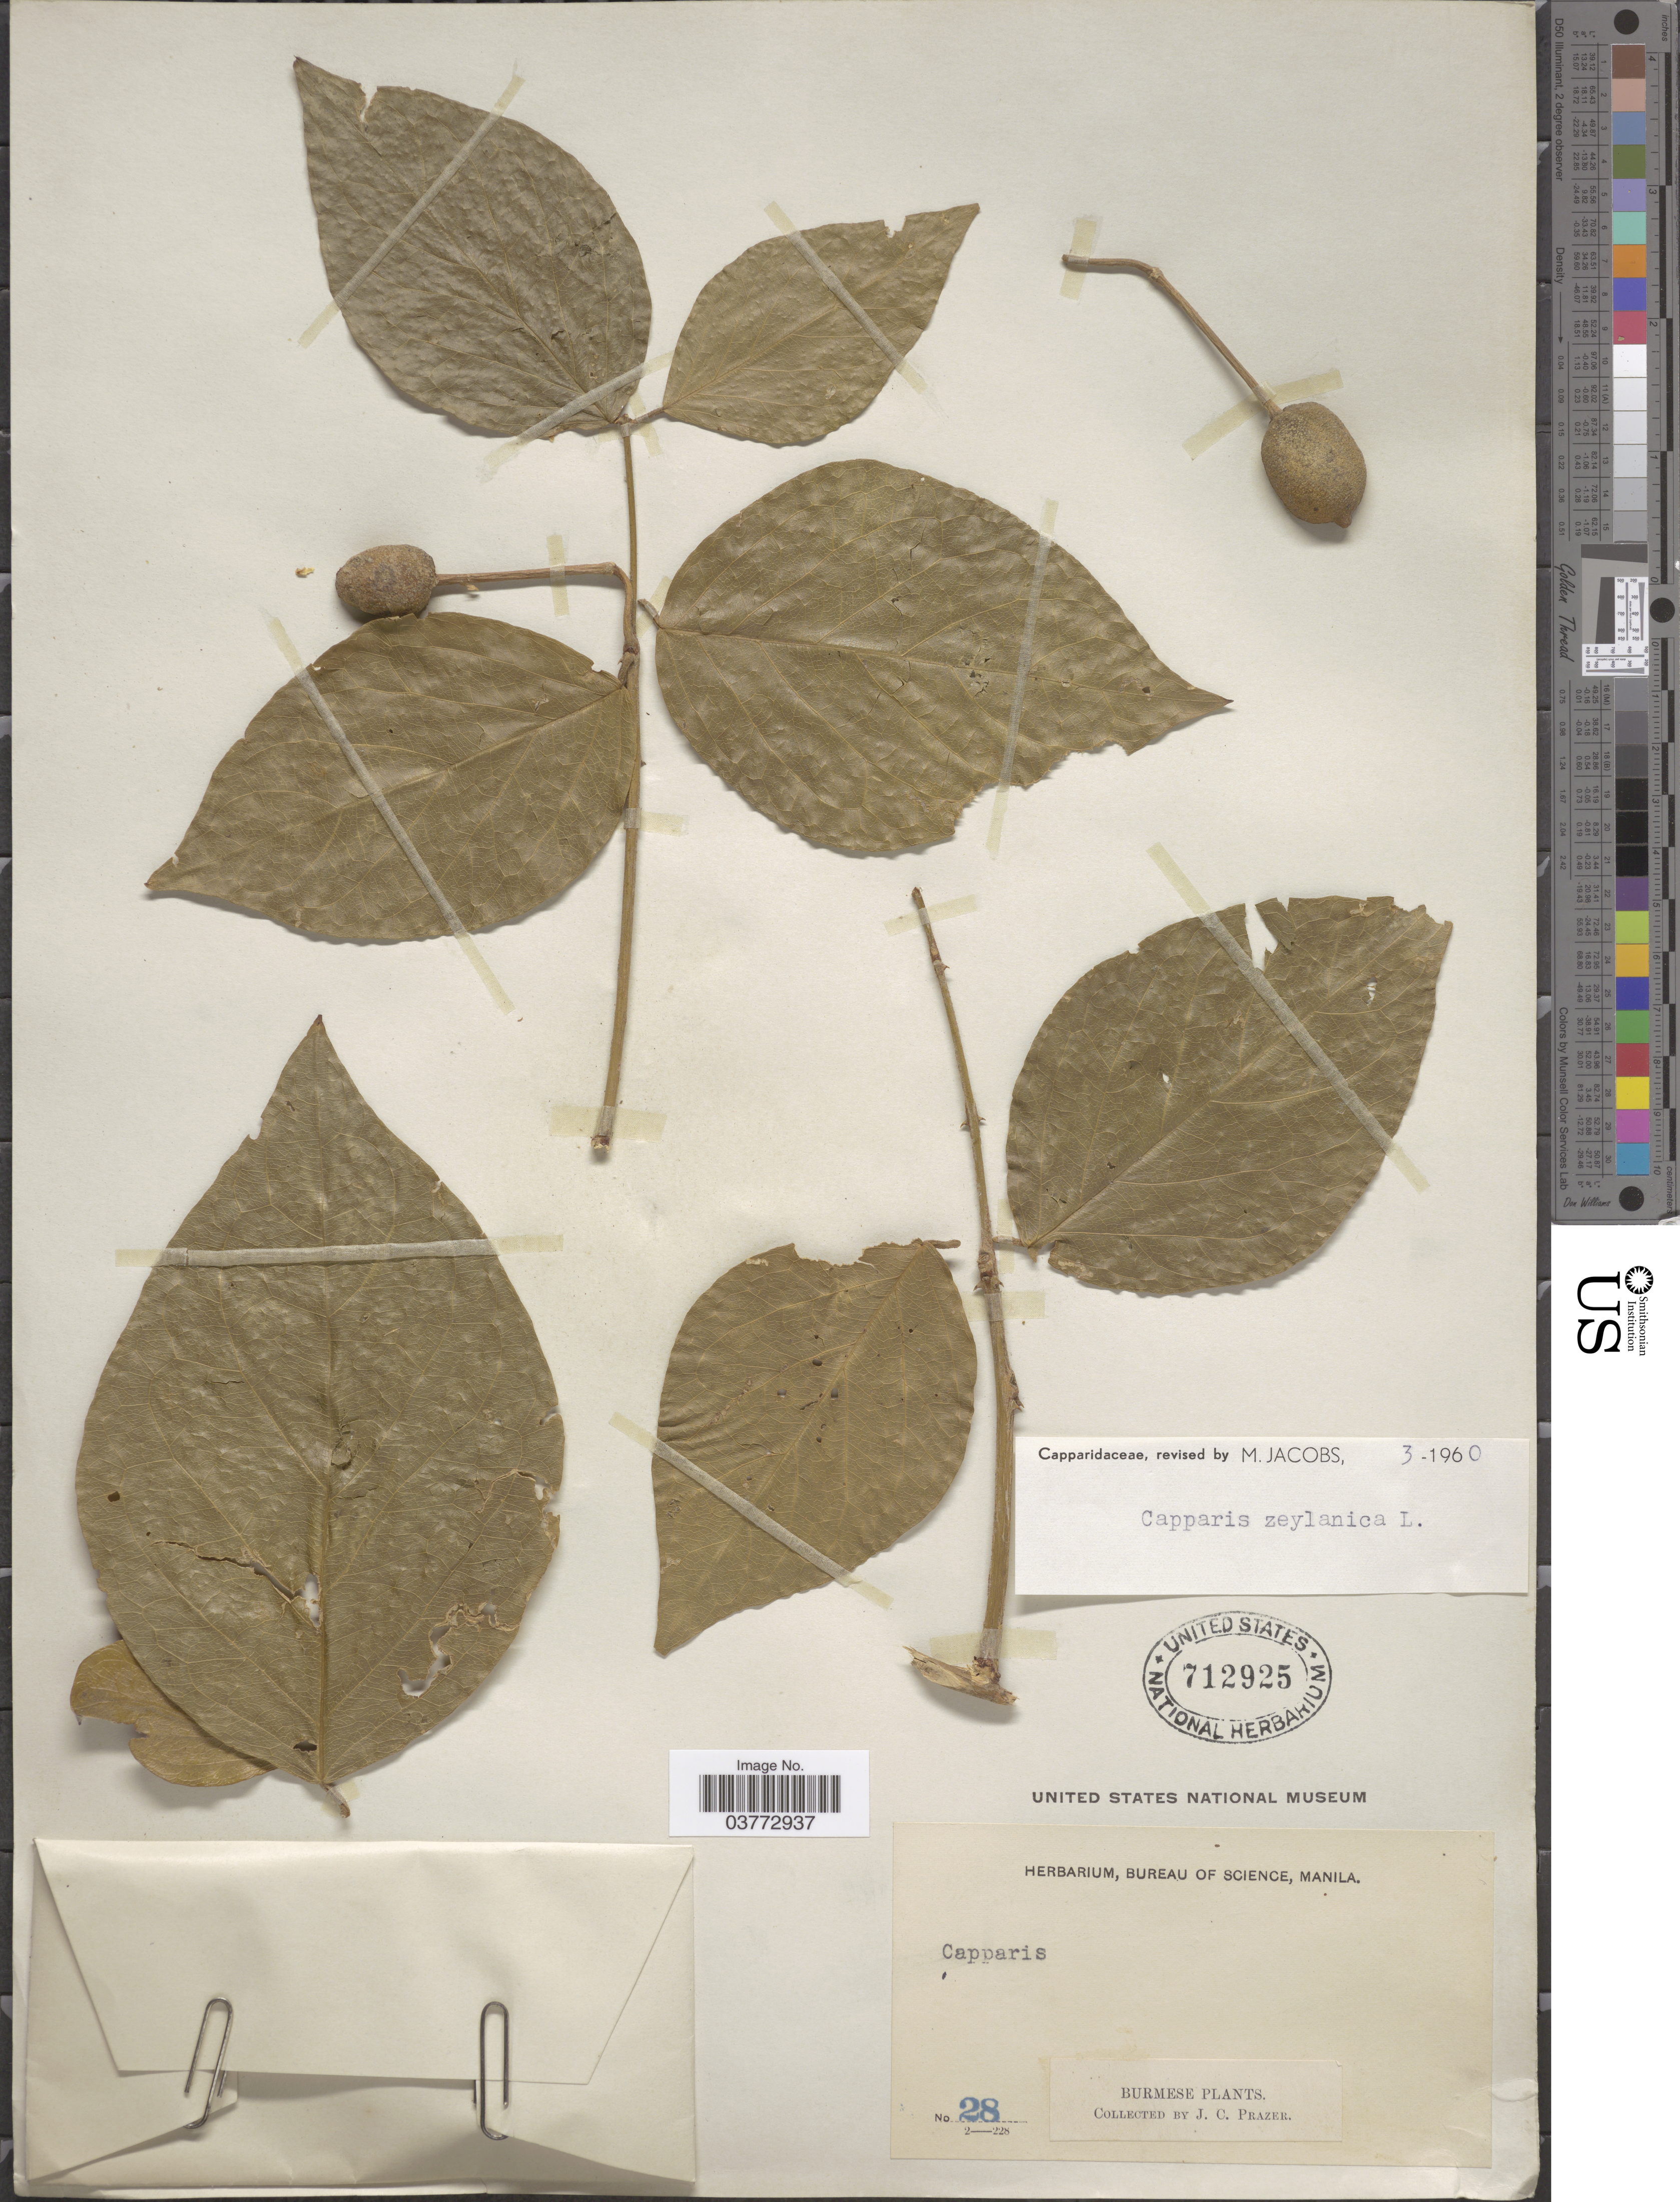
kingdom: Plantae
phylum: Tracheophyta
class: Magnoliopsida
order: Brassicales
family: Capparaceae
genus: Capparis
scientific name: Capparis zeylanica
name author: L.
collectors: J. Prazer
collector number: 28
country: Myanmar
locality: Burmese.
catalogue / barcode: US 712925